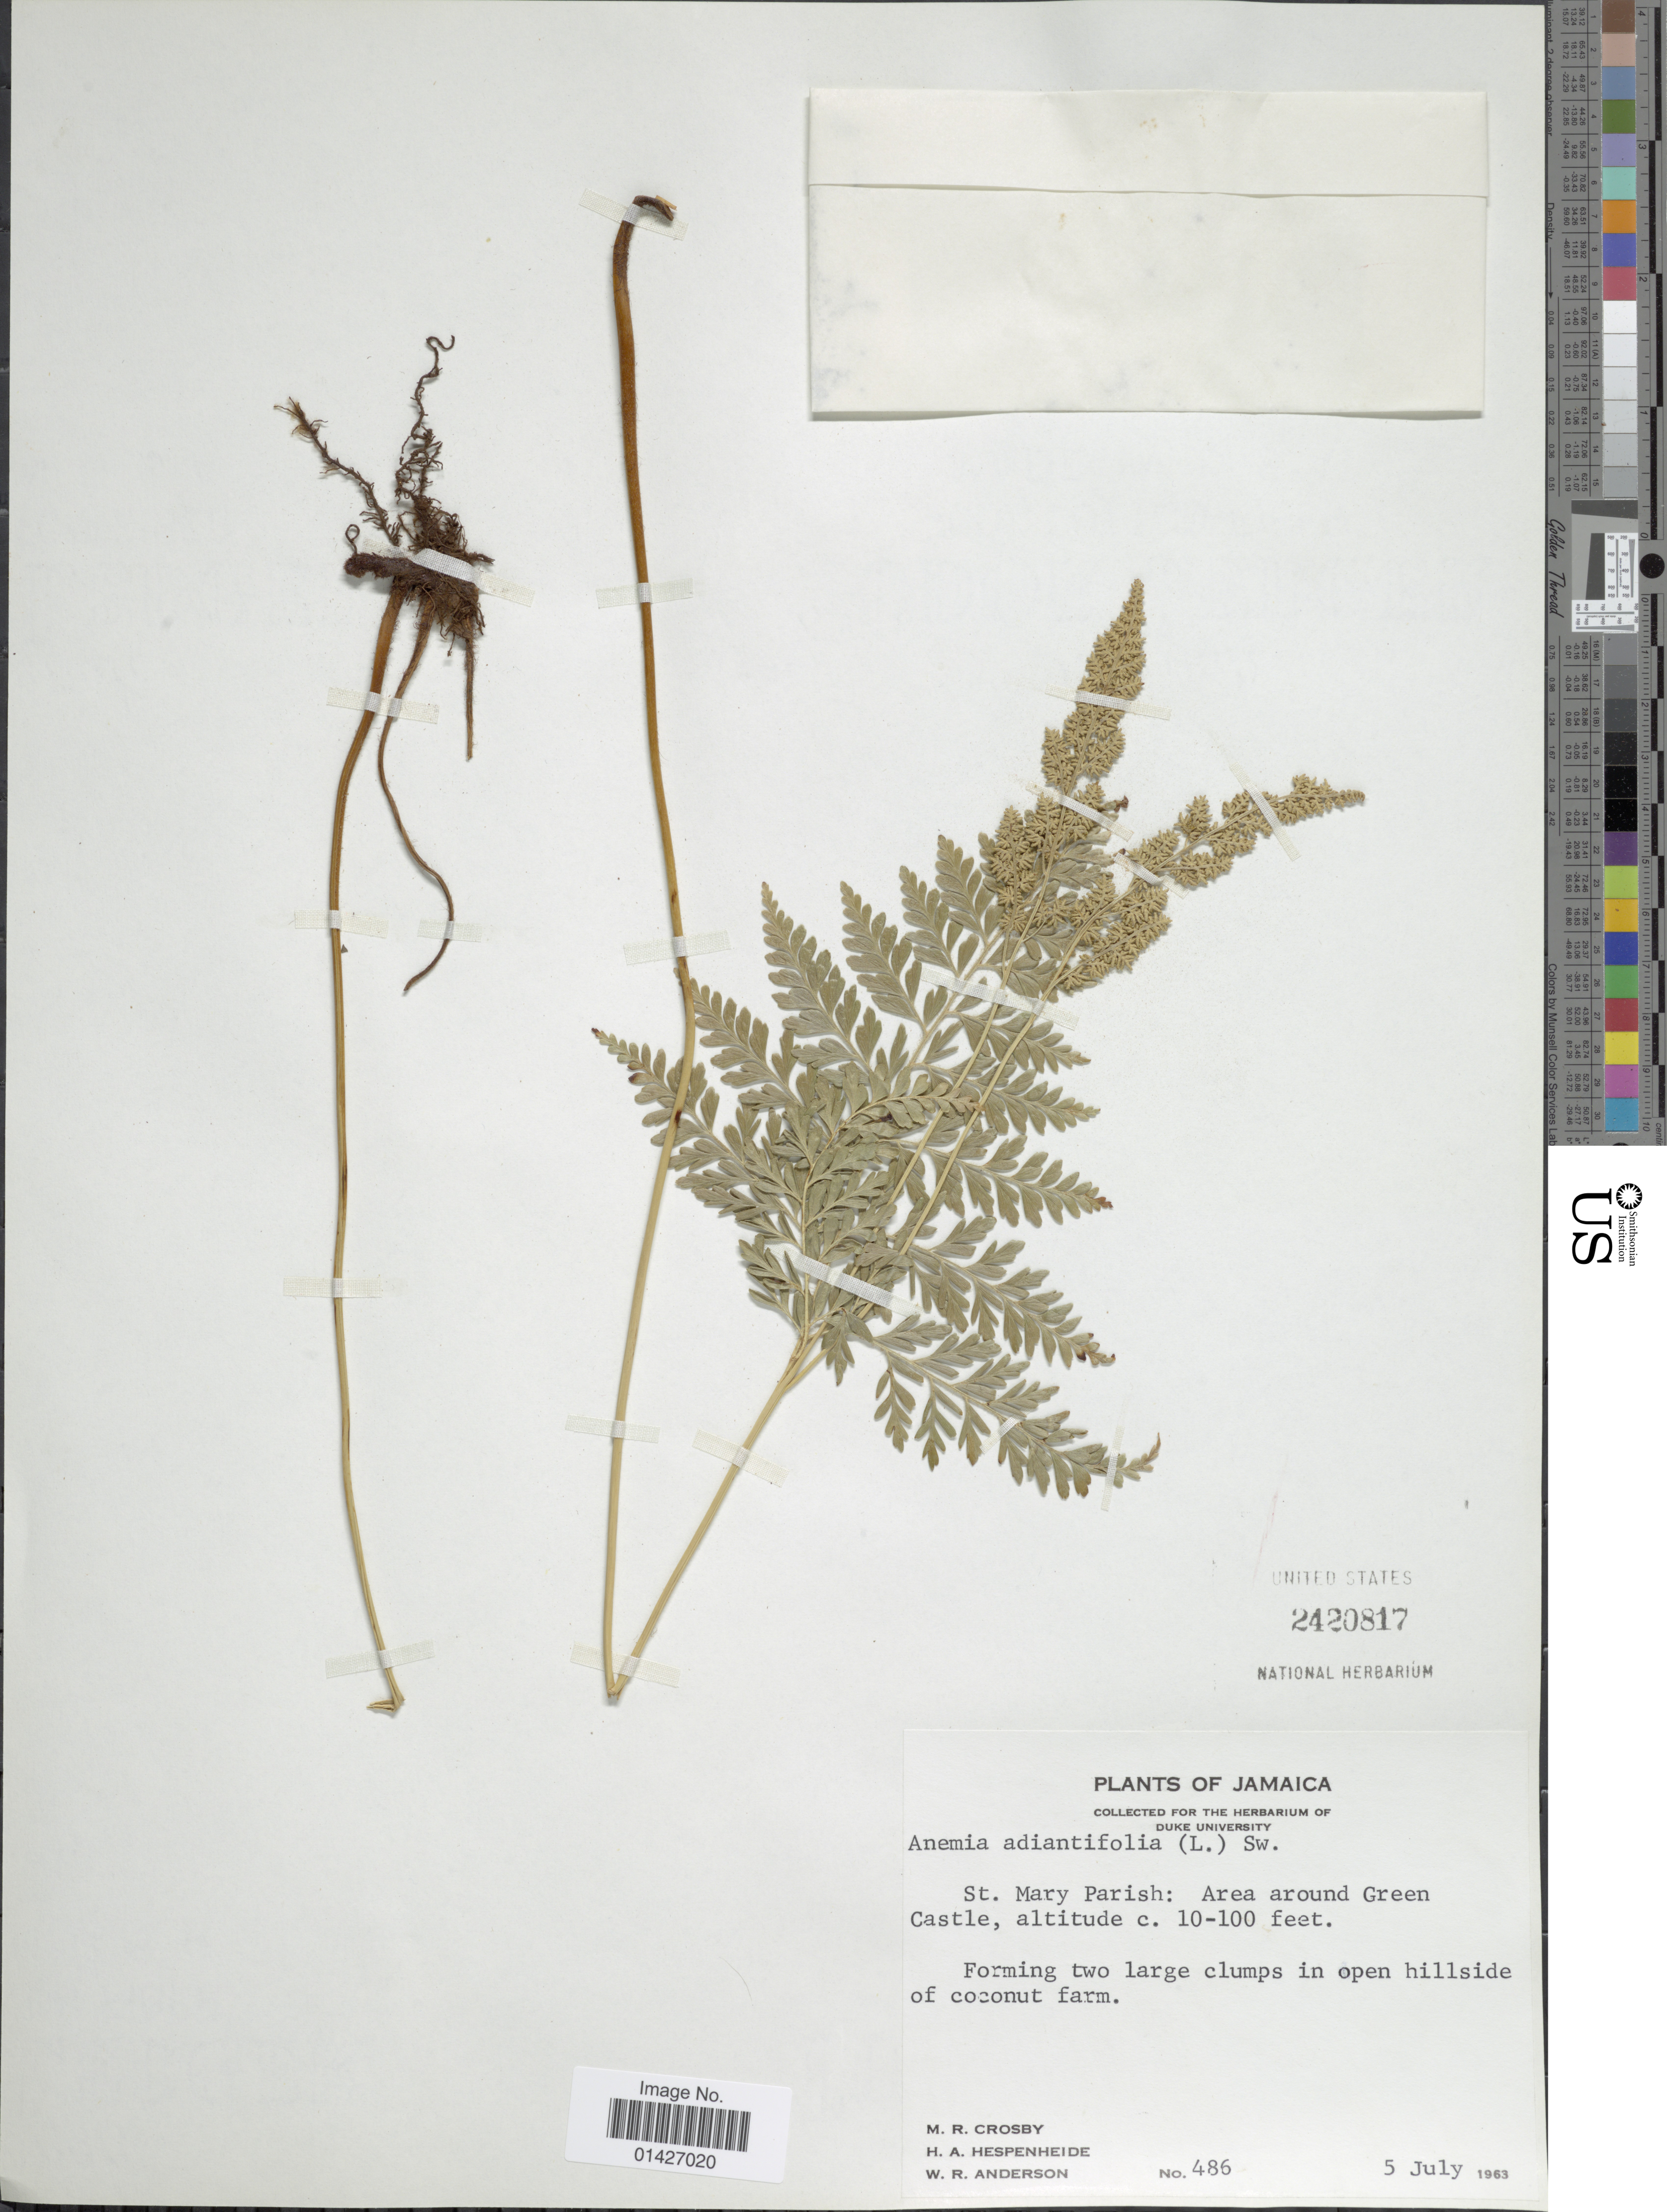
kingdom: Plantae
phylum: Tracheophyta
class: Polypodiopsida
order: Schizaeales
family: Anemiaceae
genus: Anemia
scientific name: Anemia adiantifolia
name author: (L.) Sw.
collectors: M. R. Crosby, H. A. Hespenheide & W. Anderson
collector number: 486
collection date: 1963-07-05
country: Jamaica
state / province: Saint Mary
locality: St. Mary Parish; Area around Green Castle. Forming two large clumps in open hillside of coconut farm.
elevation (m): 3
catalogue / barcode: US 2420817